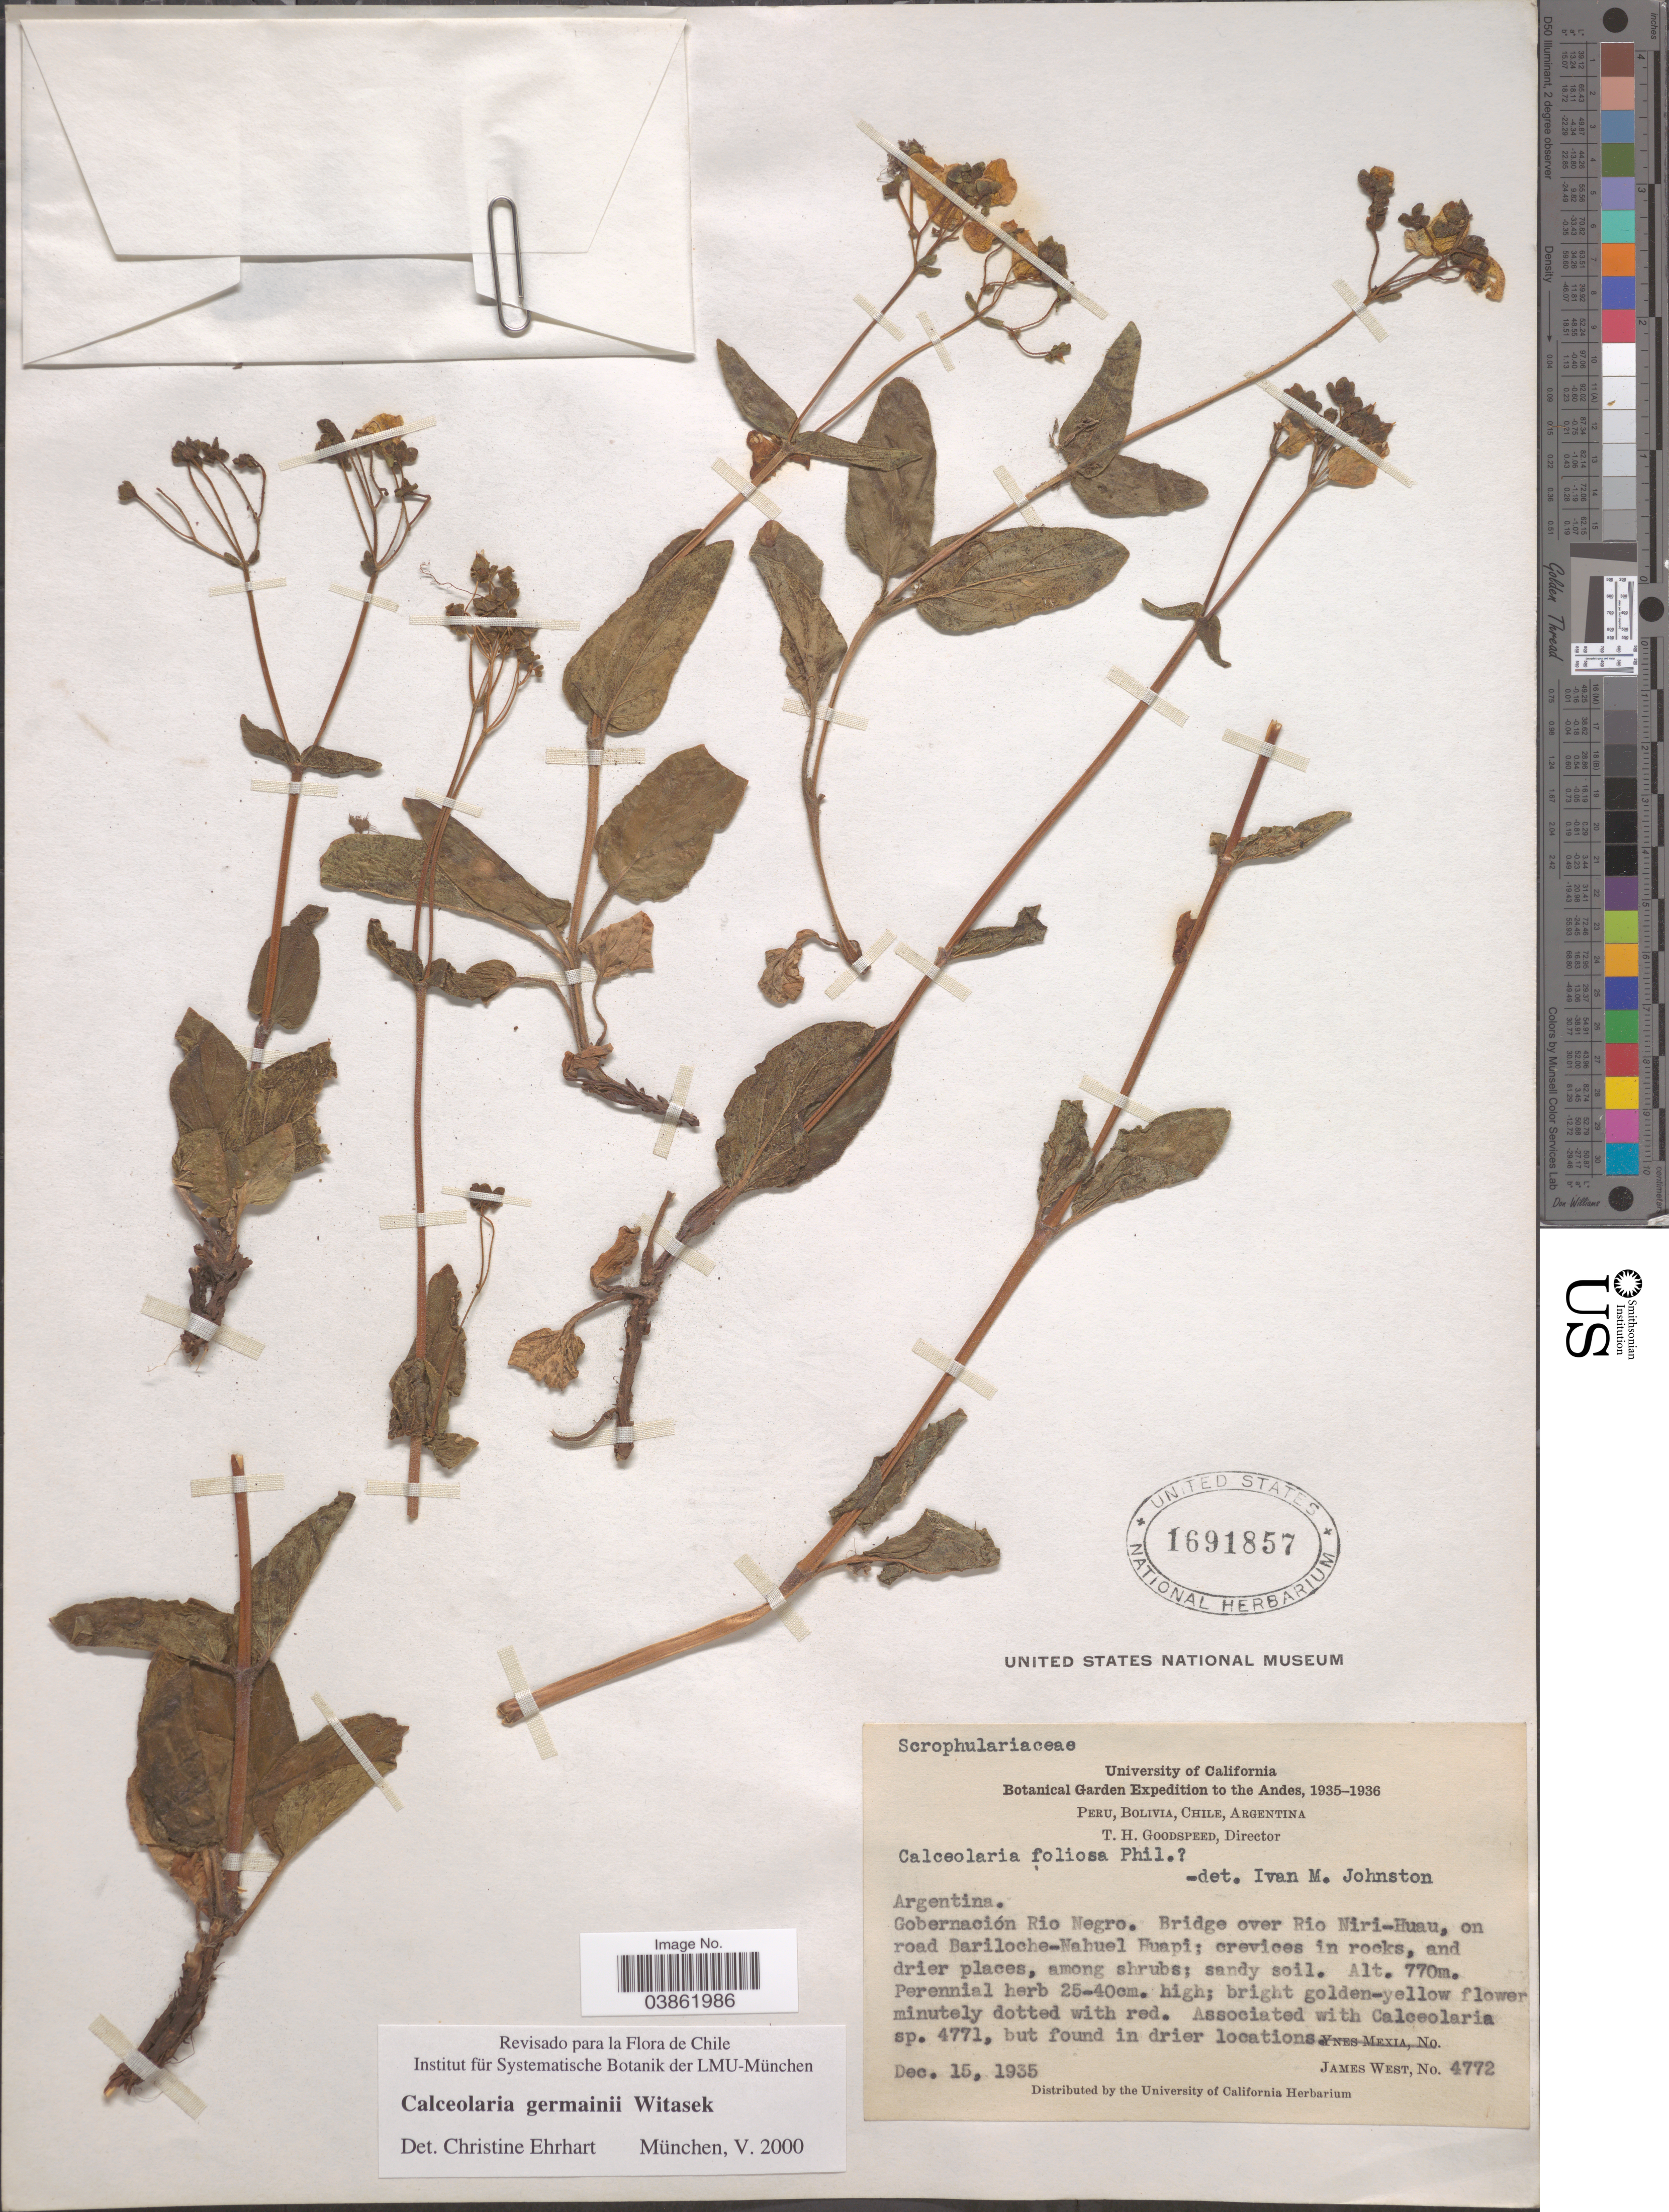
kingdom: Plantae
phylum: Tracheophyta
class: Magnoliopsida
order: Lamiales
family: Calceolariaceae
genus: Calceolaria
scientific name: Calceolaria germainii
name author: Witasek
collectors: J. West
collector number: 4772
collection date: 1935-12-15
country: Argentina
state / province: Rio Negro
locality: The Andes. Gobernación Rio Negro. Bridge over Rio Niri-Huau, on road Bariloche-Nahuel Huapi.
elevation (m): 770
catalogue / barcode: US 1691857